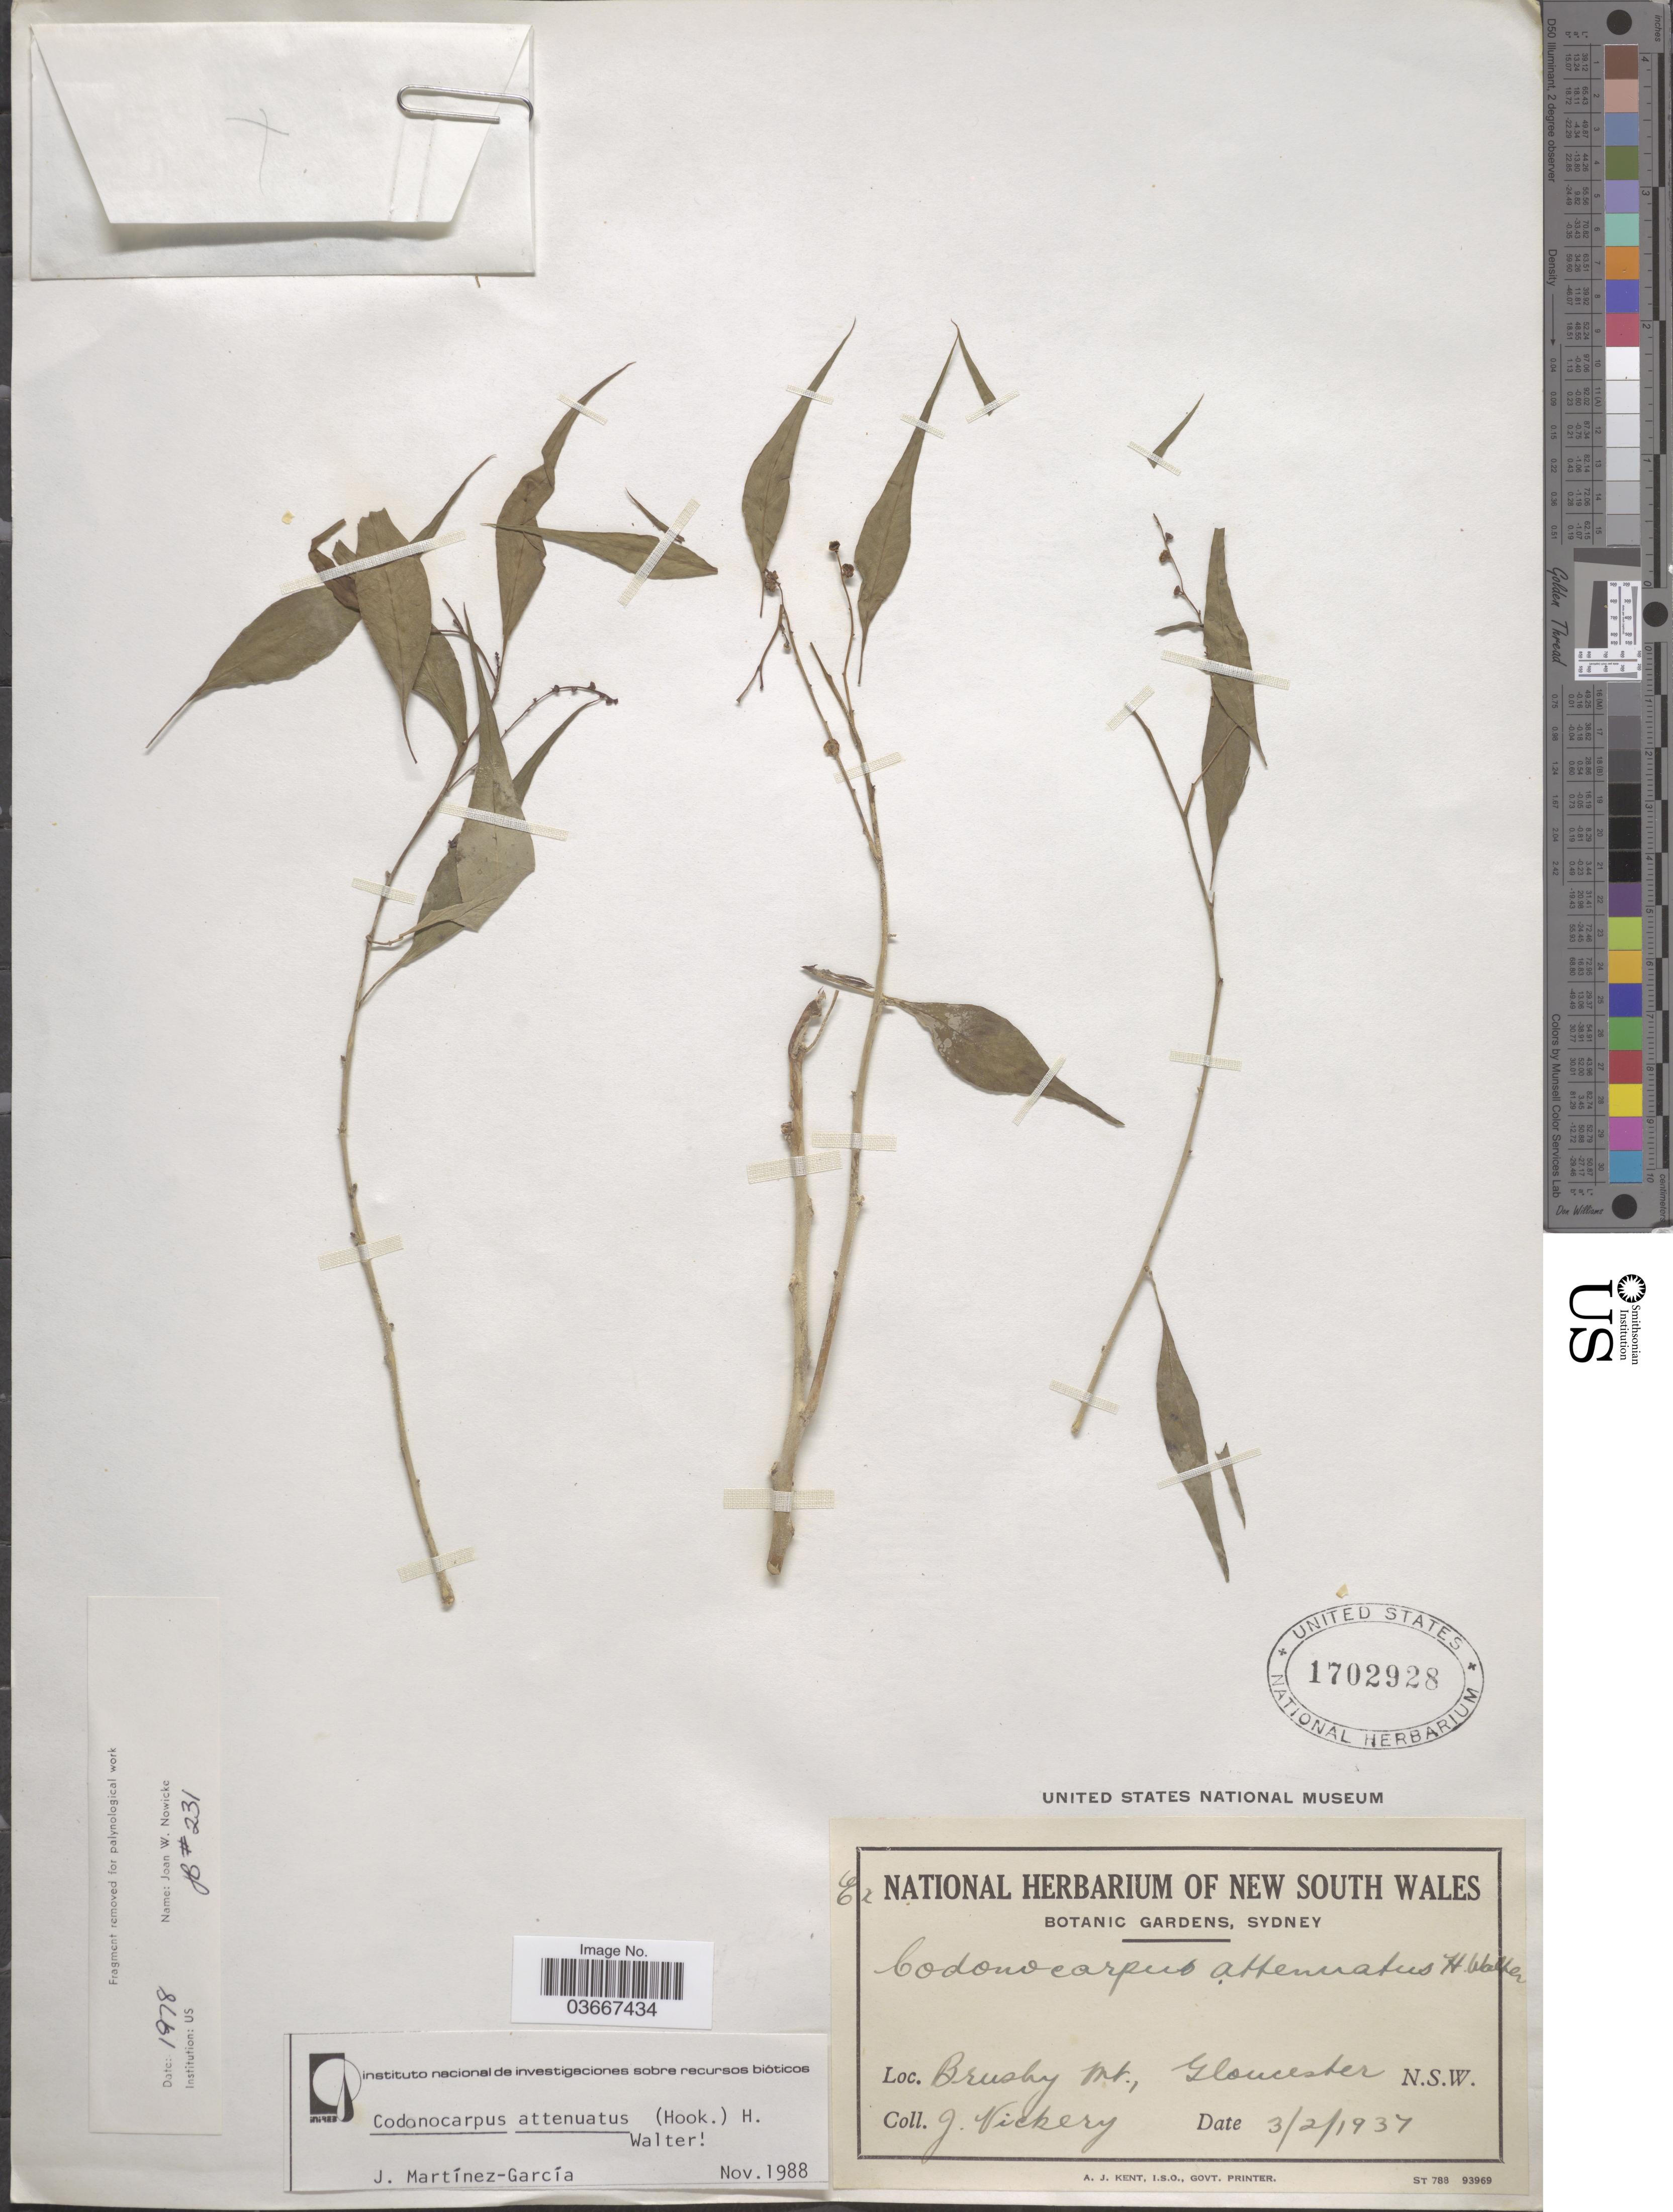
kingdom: Plantae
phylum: Tracheophyta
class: Magnoliopsida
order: Brassicales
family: Gyrostemonaceae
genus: Codonocarpus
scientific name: Codonocarpus attenuatus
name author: (Hook.) H. Walter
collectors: J. Vickery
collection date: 1937-02-03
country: Australia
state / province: New South Wales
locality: Brushy Mt., Gloucester.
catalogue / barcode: US 1702928